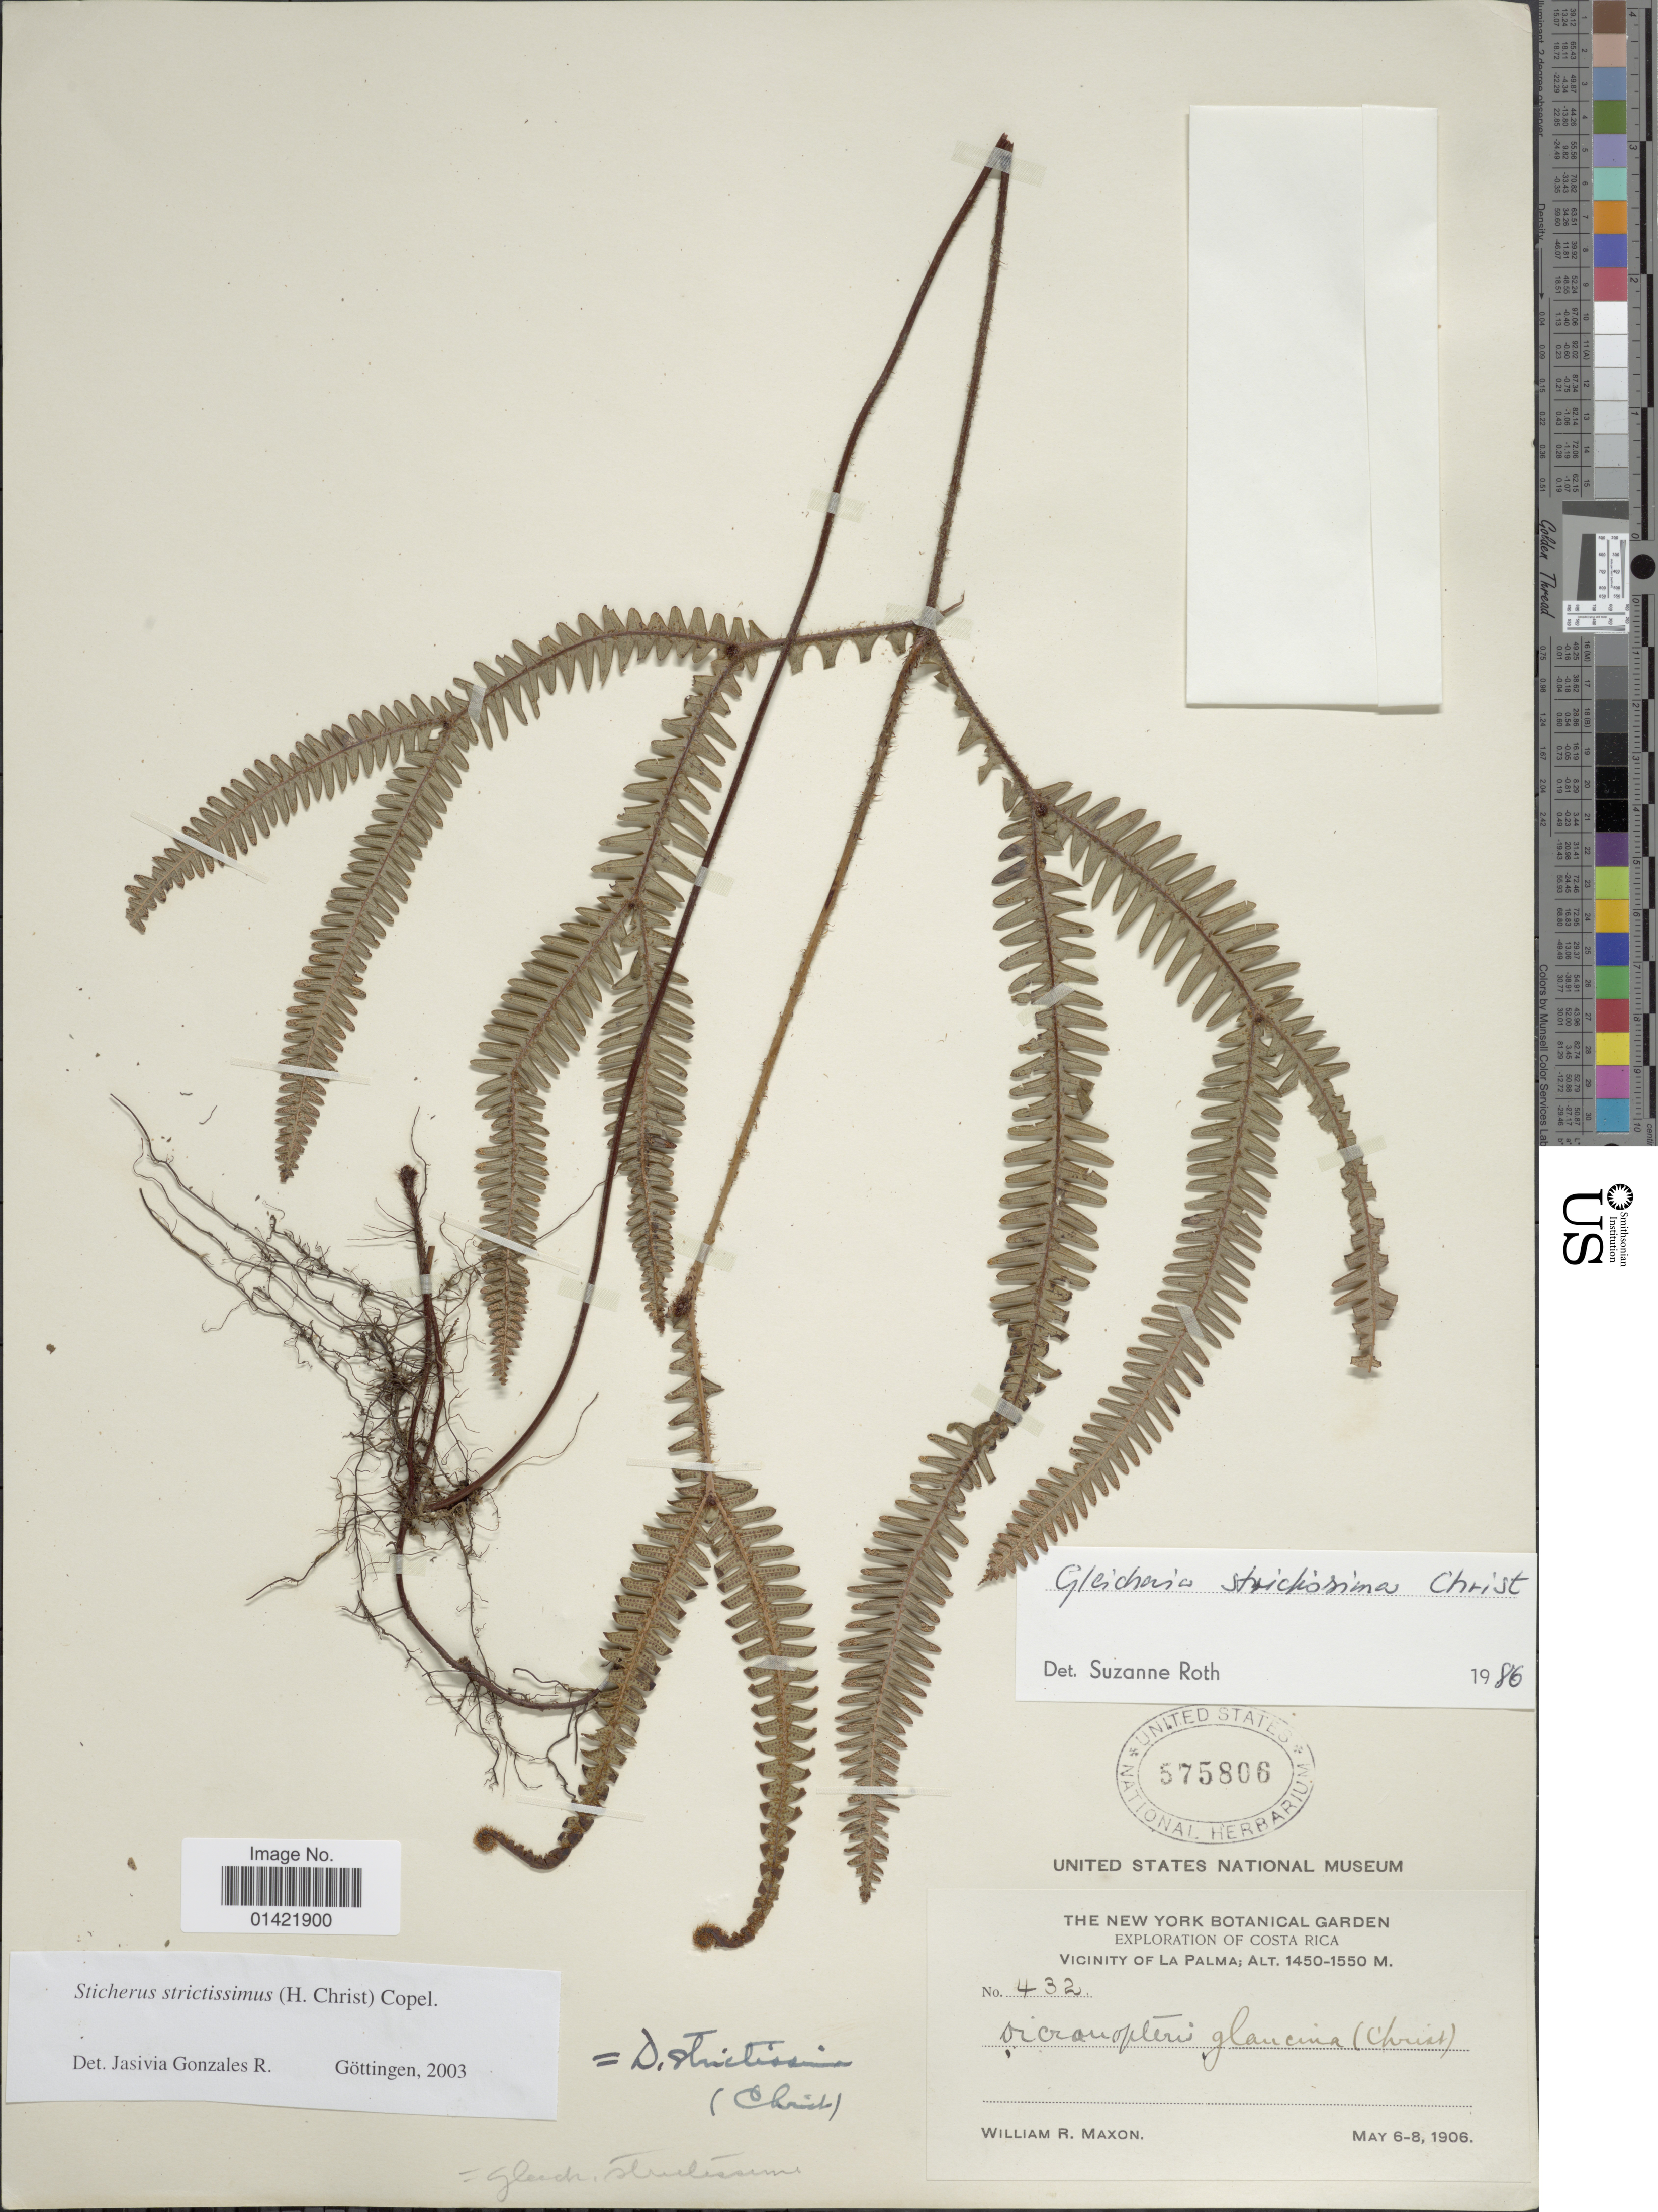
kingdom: Plantae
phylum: Tracheophyta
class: Polypodiopsida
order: Gleicheniales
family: Gleicheniaceae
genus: Sticherus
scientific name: Sticherus rubiginosus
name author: (Mett.) Nakai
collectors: W. R. Maxon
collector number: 432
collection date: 1906-05-06/1906-05-08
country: Costa Rica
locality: Vicinity of La Palma.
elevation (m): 1450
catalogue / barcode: US 575806